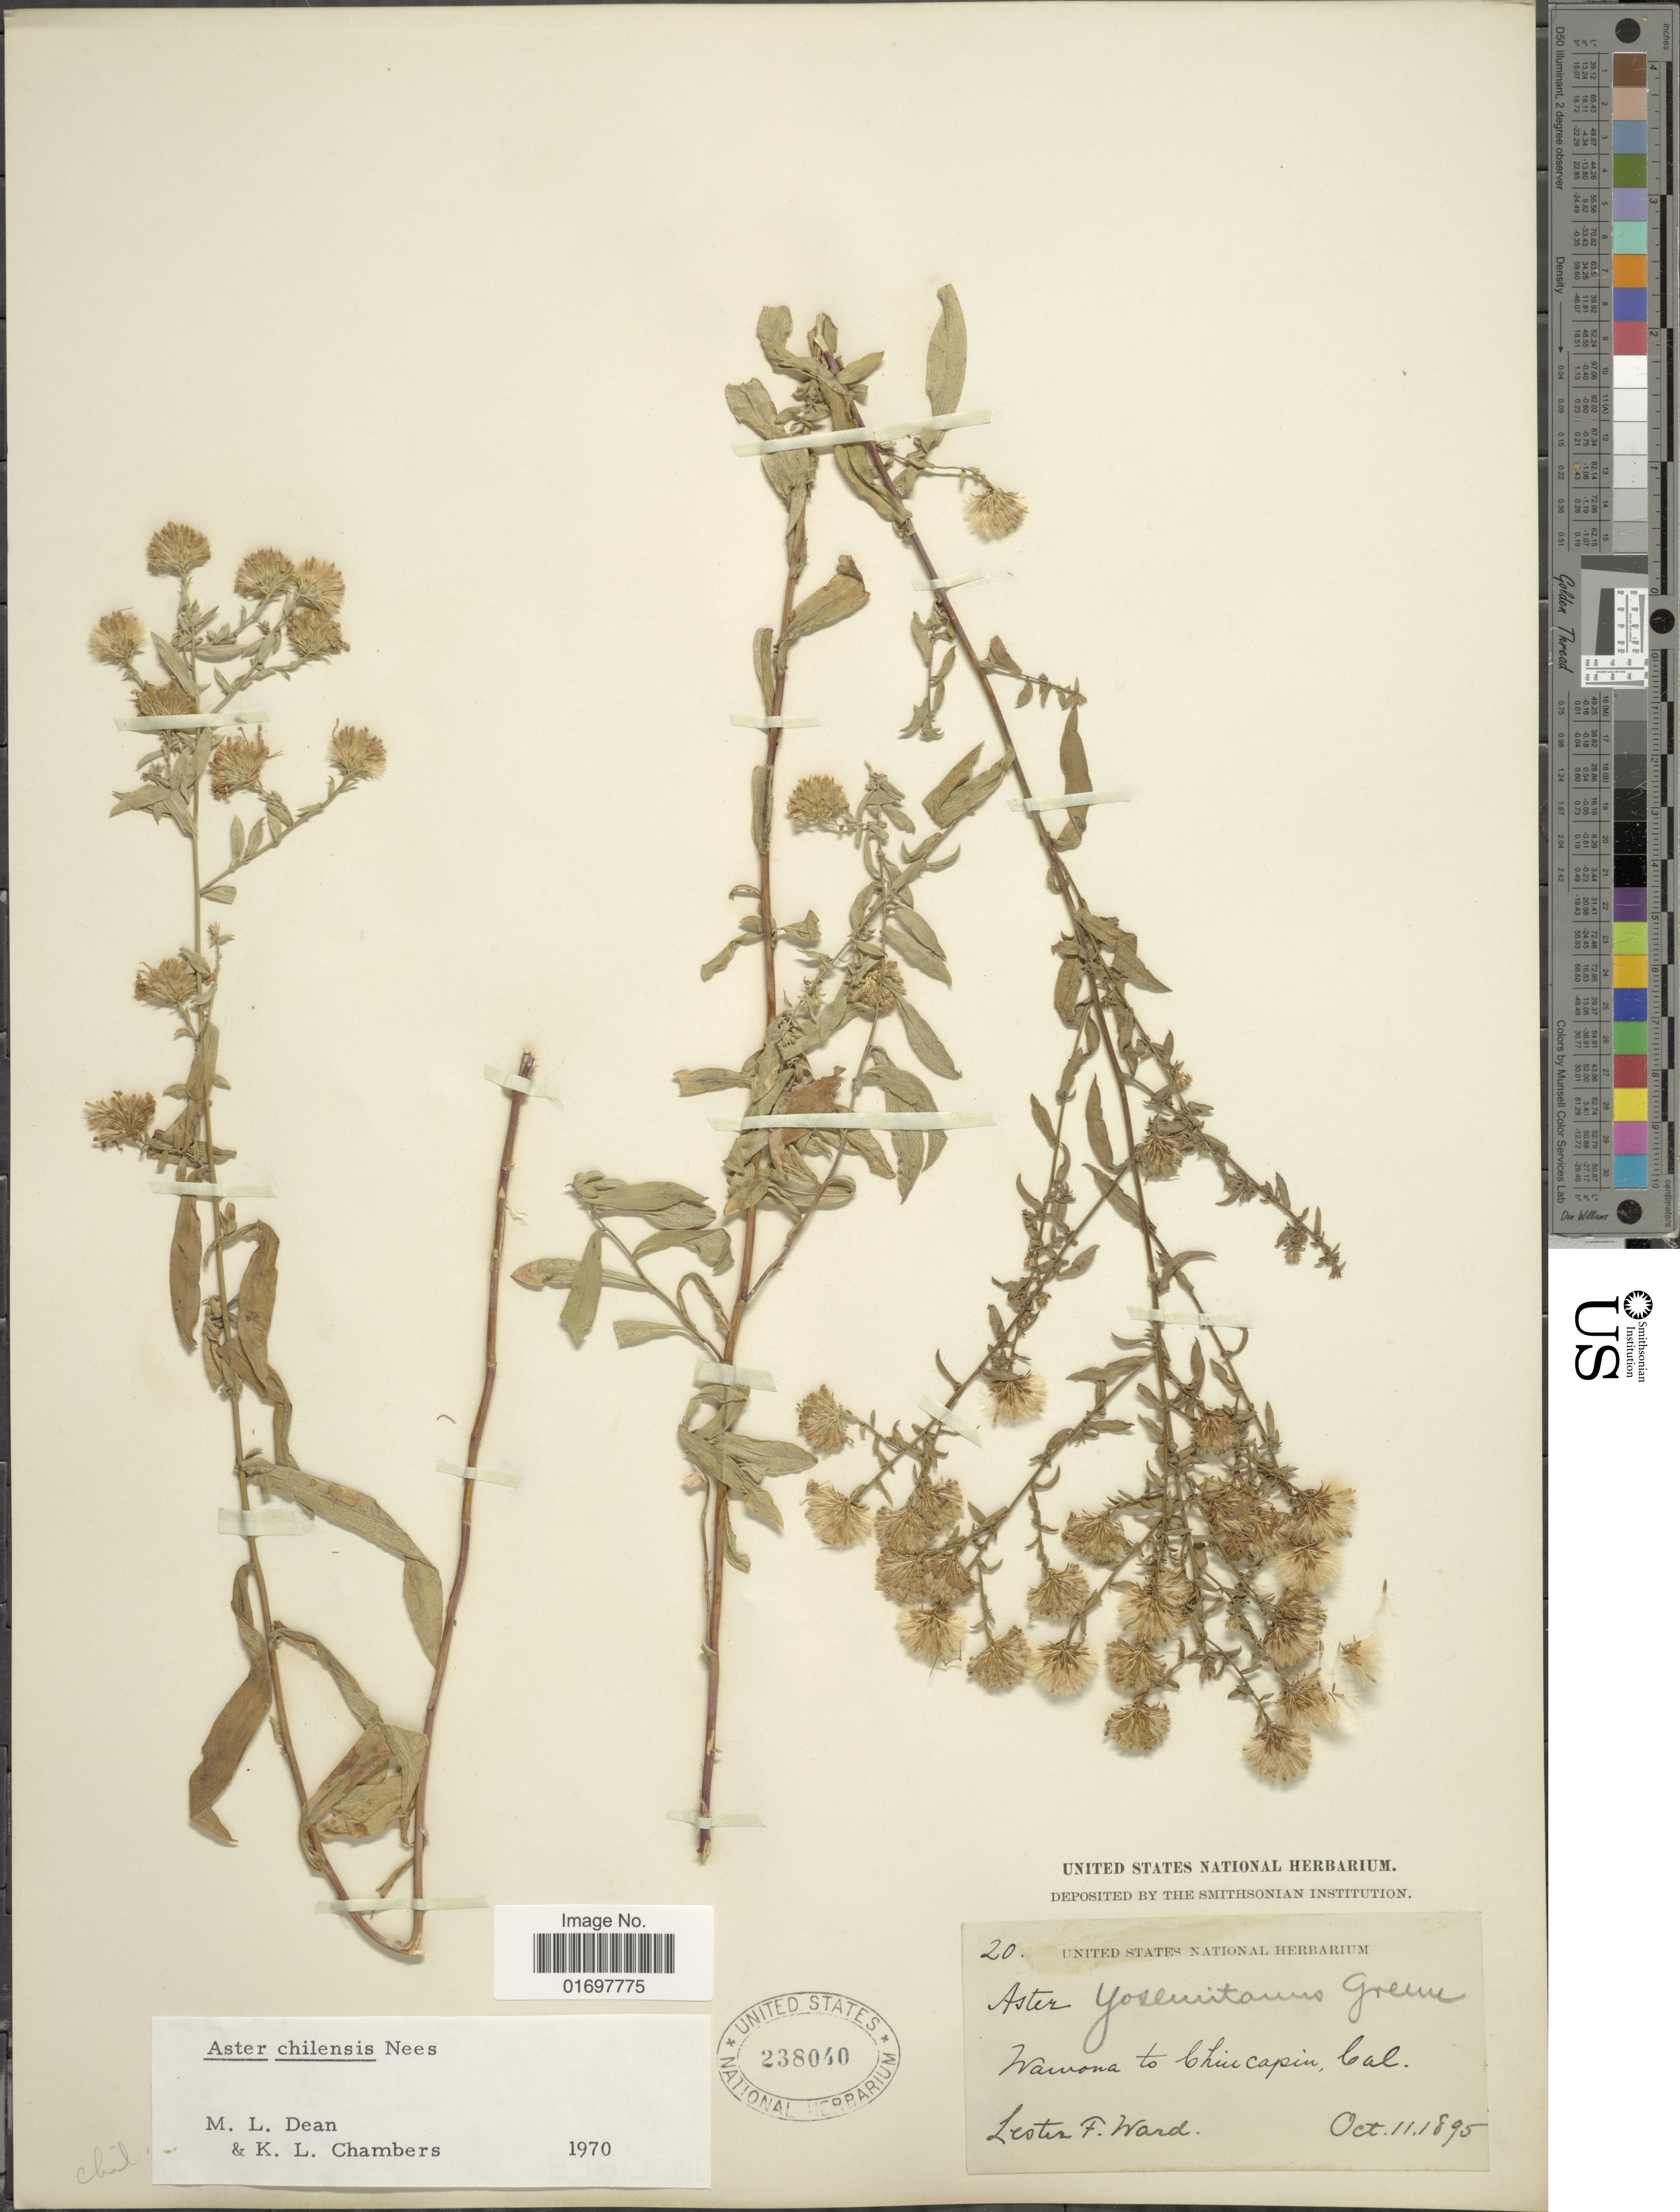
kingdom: Plantae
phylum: Tracheophyta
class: Magnoliopsida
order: Asterales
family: Asteraceae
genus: Symphyotrichum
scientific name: Symphyotrichum chilense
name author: (Nees) G.L. Nesom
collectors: L. F. Ward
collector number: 20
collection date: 1895-10-11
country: United States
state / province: California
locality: Wawona to Chincapin, Cal.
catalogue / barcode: US 238040